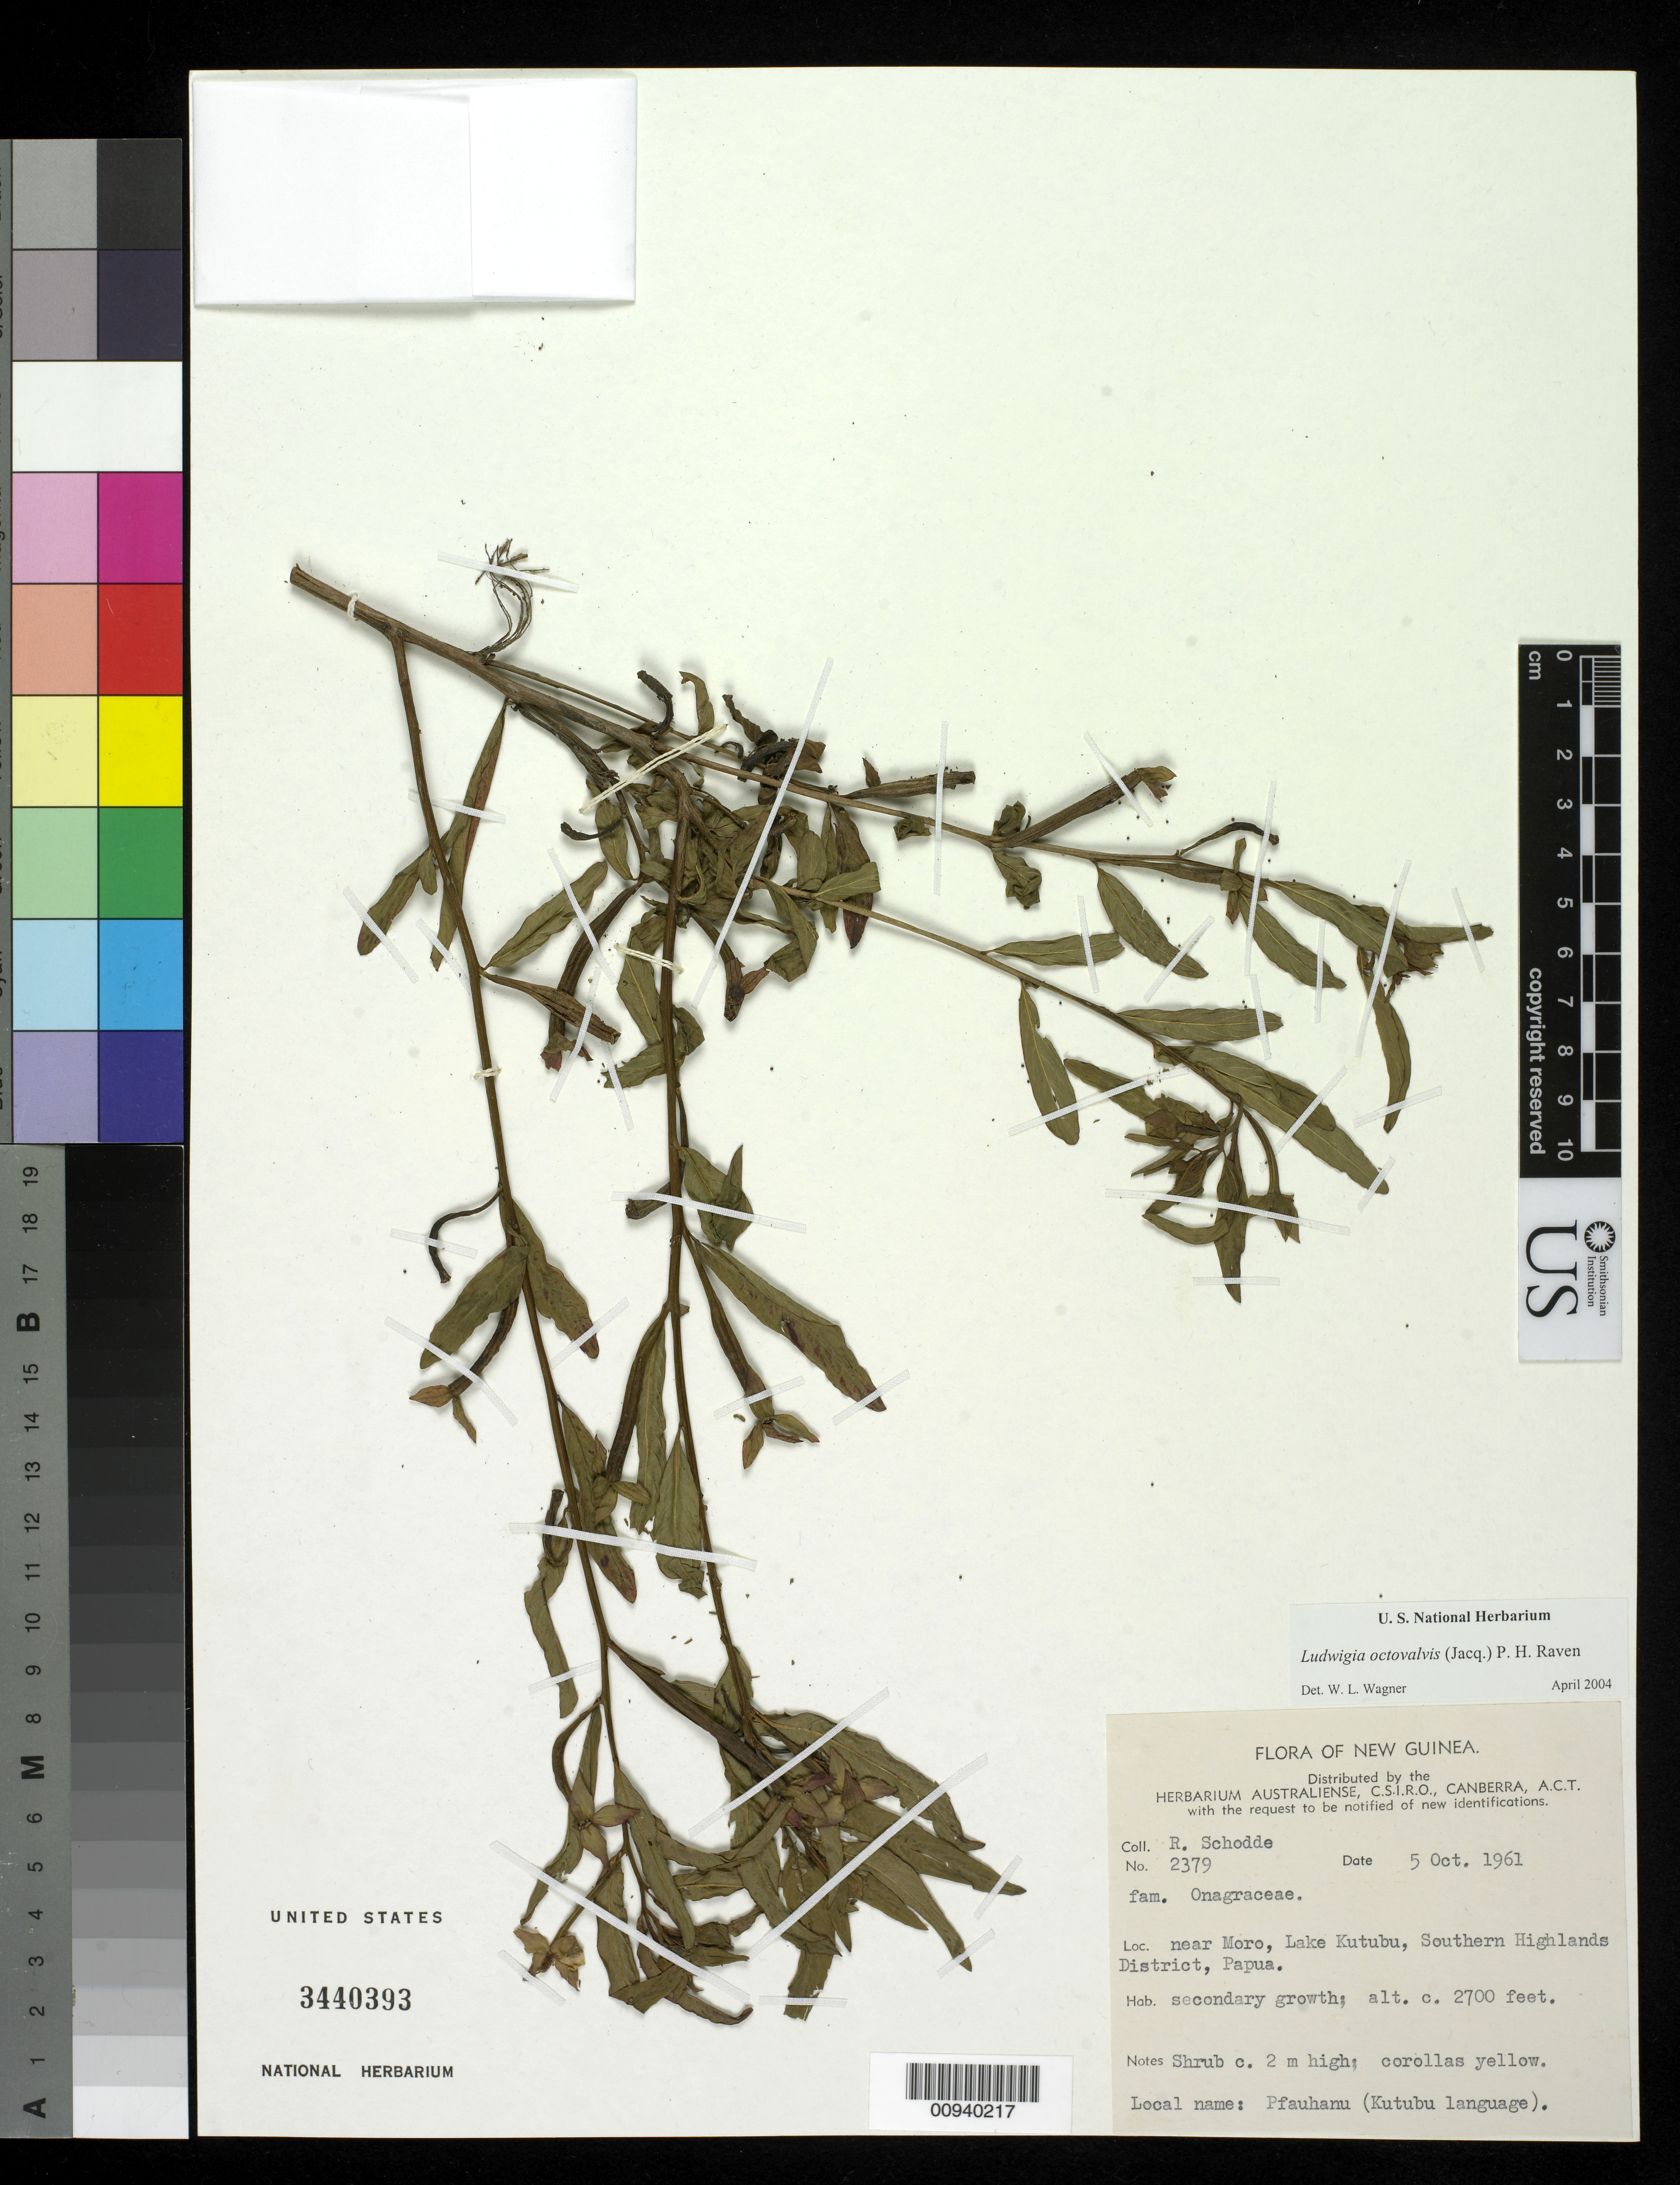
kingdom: Plantae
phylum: Tracheophyta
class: Magnoliopsida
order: Myrtales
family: Onagraceae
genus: Ludwigia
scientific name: Ludwigia octovalvis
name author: (Jacq.) P.H. Raven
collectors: R. Schodde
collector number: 2379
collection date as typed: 05 Oct 1961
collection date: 1961-10-05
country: Papua New Guinea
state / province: Southern Highlands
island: New Guinea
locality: Near Moro, Lake Kutubu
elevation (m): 823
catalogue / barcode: US 3440393